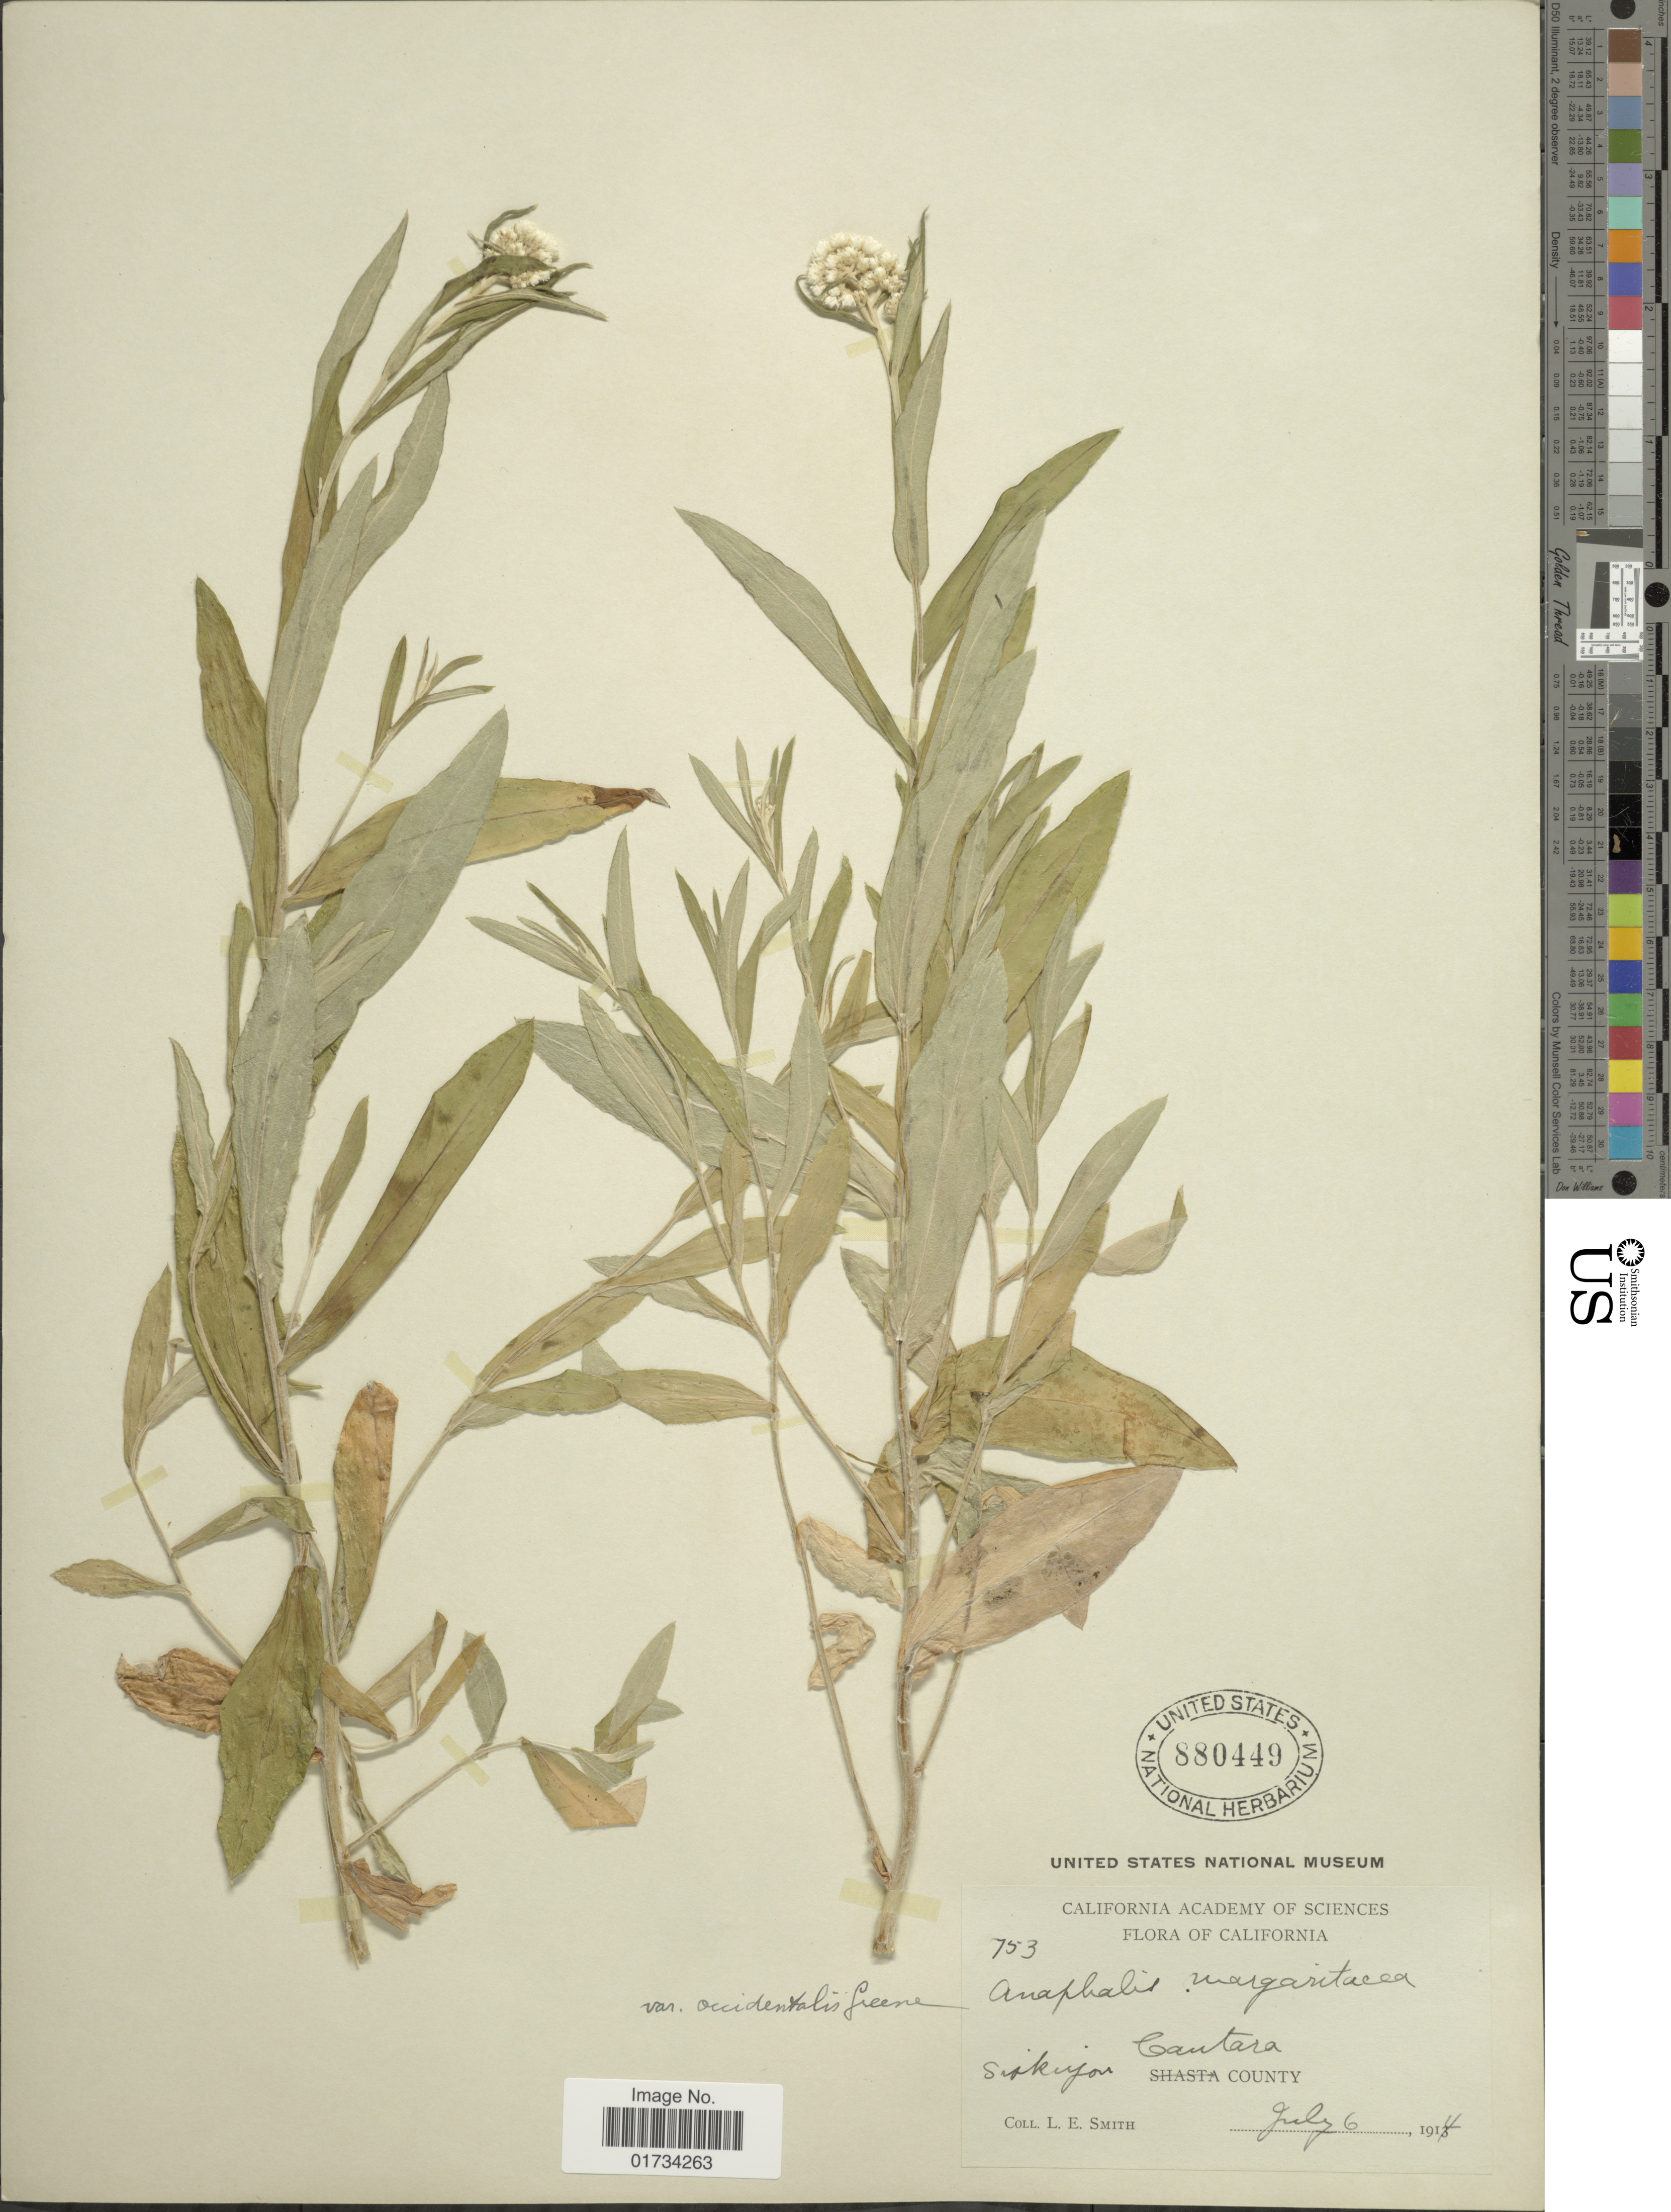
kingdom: Plantae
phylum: Tracheophyta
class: Magnoliopsida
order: Asterales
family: Asteraceae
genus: Anaphalis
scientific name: Anaphalis margaritacea var. occidentalis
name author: Greene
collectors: L. E. Smith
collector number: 753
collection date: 1914-07-06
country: United States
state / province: California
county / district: Siskiyou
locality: California. Siskiyou Cantera. County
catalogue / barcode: US 880449